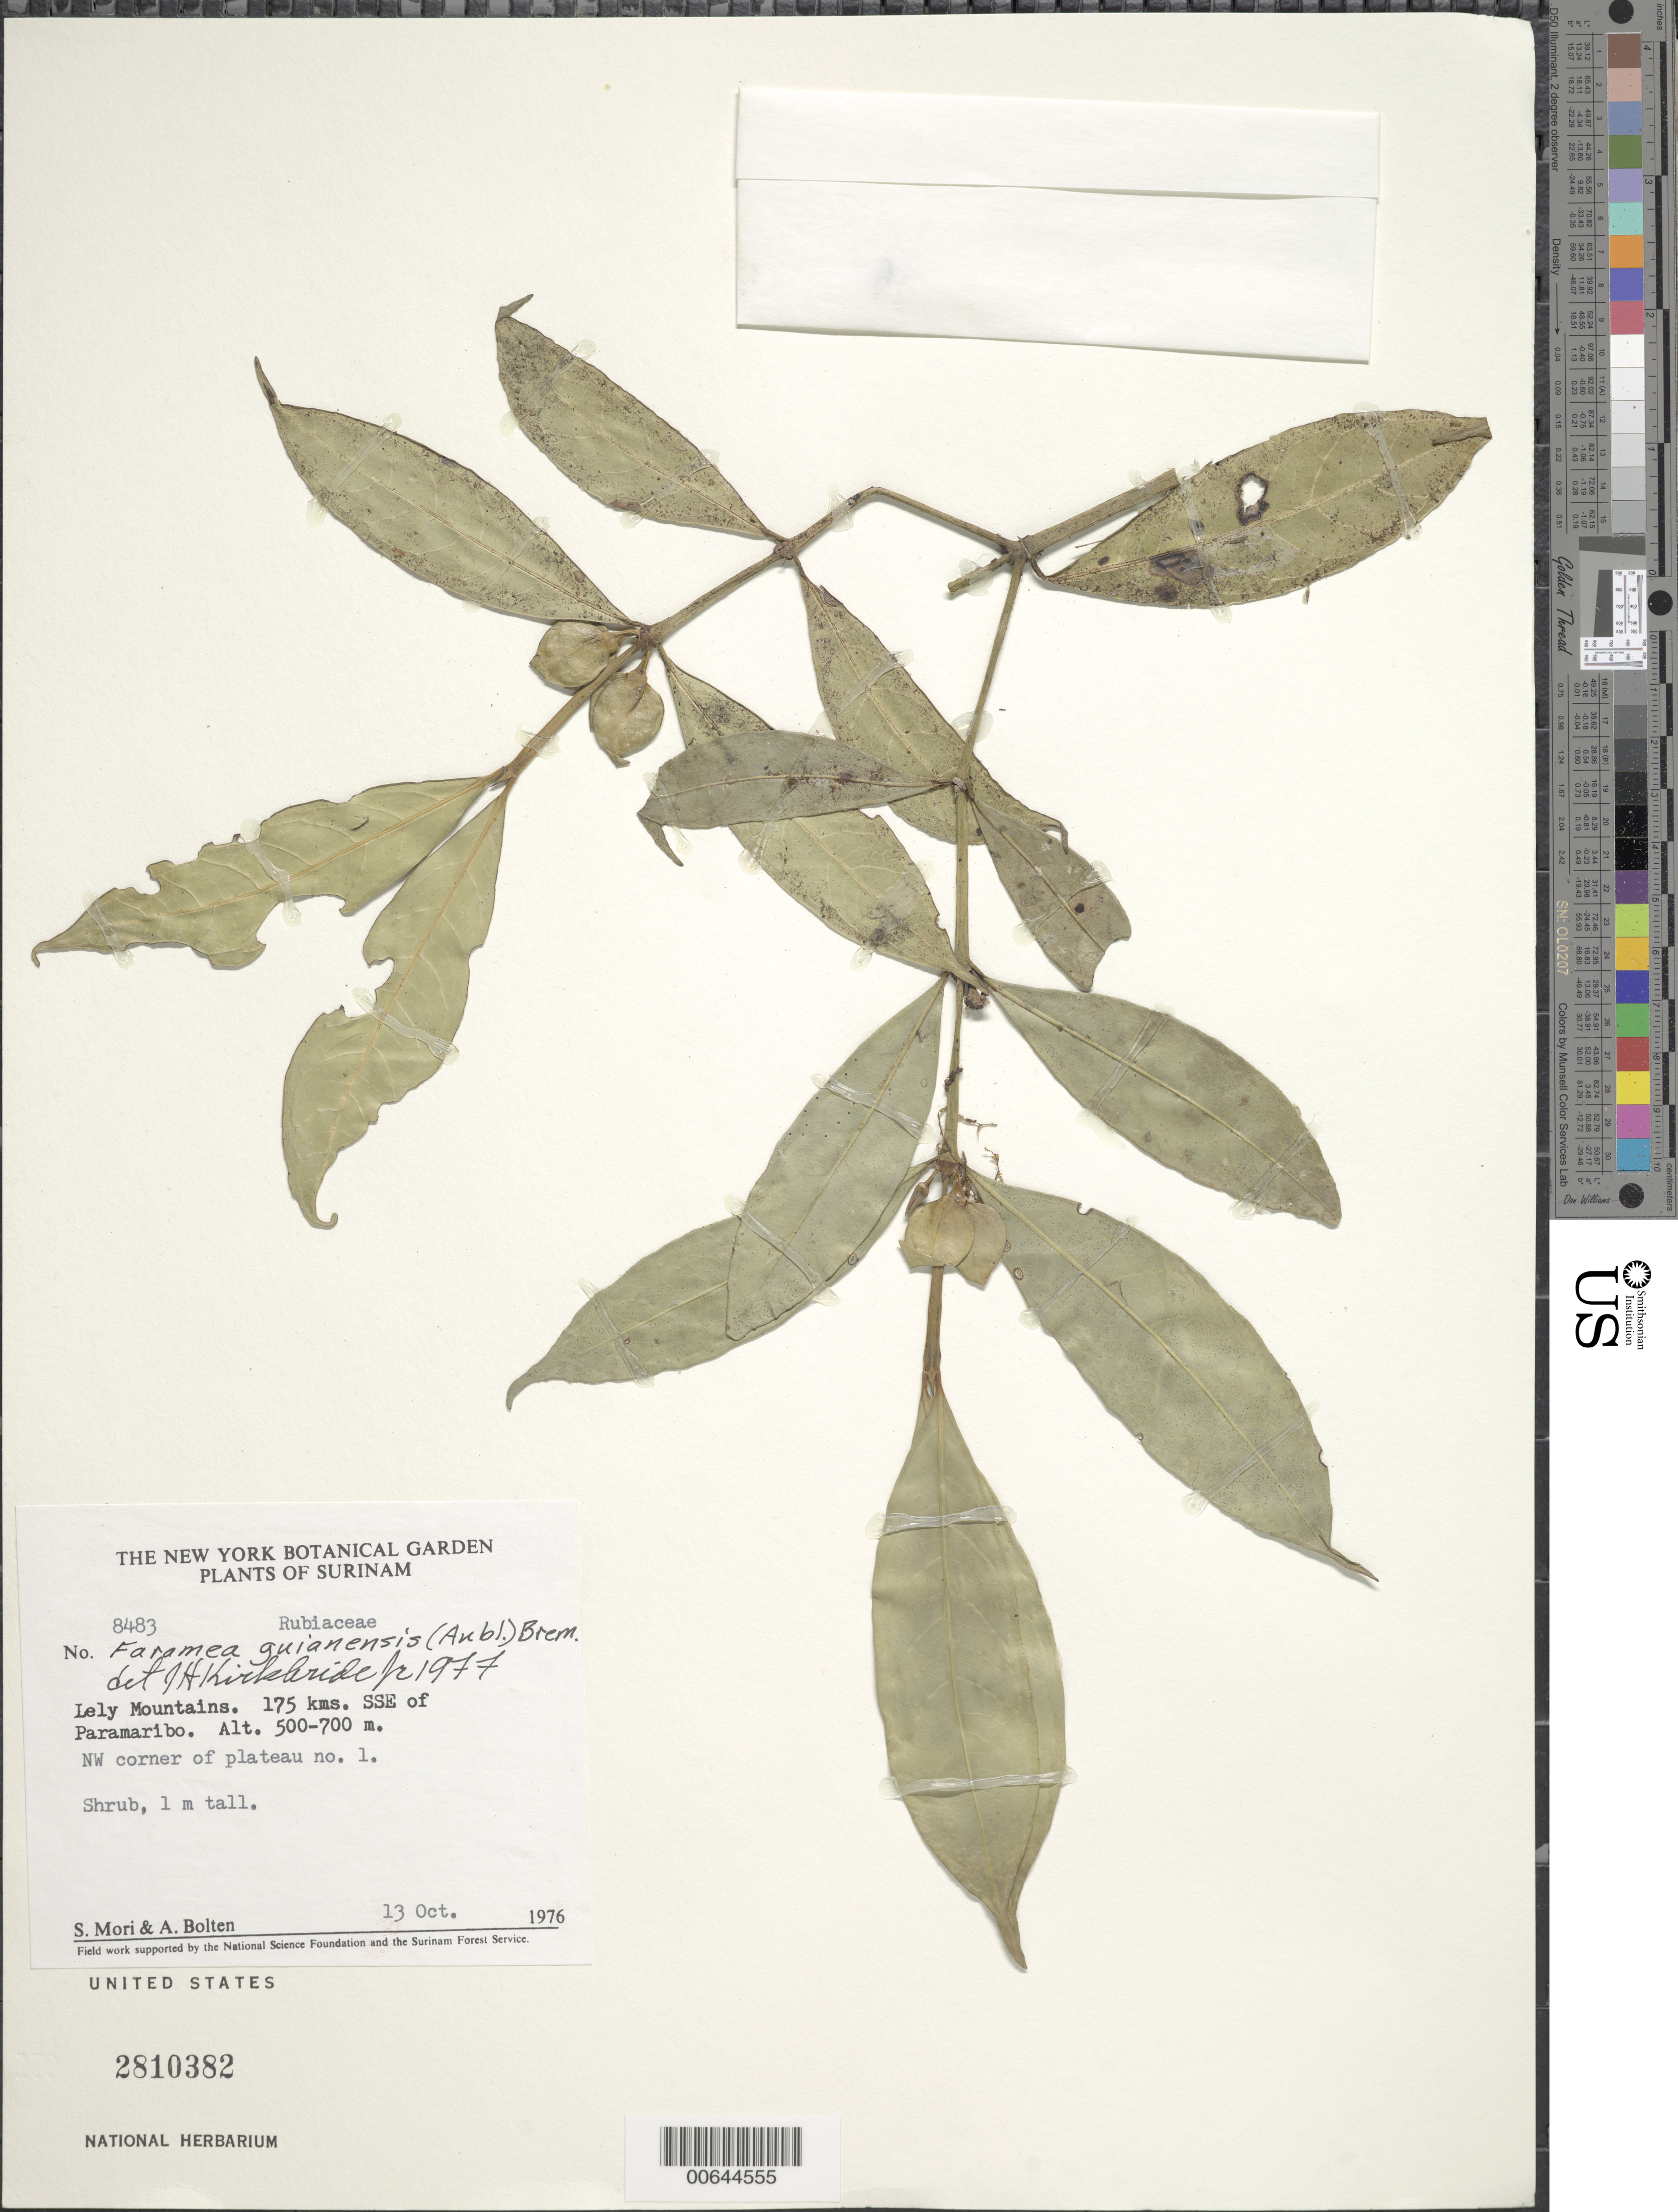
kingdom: Plantae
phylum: Tracheophyta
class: Magnoliopsida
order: Gentianales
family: Rubiaceae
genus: Faramea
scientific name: Faramea guianensis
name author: (Aubl.) Bremek.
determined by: Kirkbride, J. H.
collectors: S. Mori & A. Bolten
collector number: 8483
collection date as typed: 13-Oct-76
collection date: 1976-10-13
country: Suriname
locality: Lely Mts., 175 km SSE of Paramaribo, NW corner of plateau no. 1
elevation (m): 500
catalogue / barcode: US 2810282